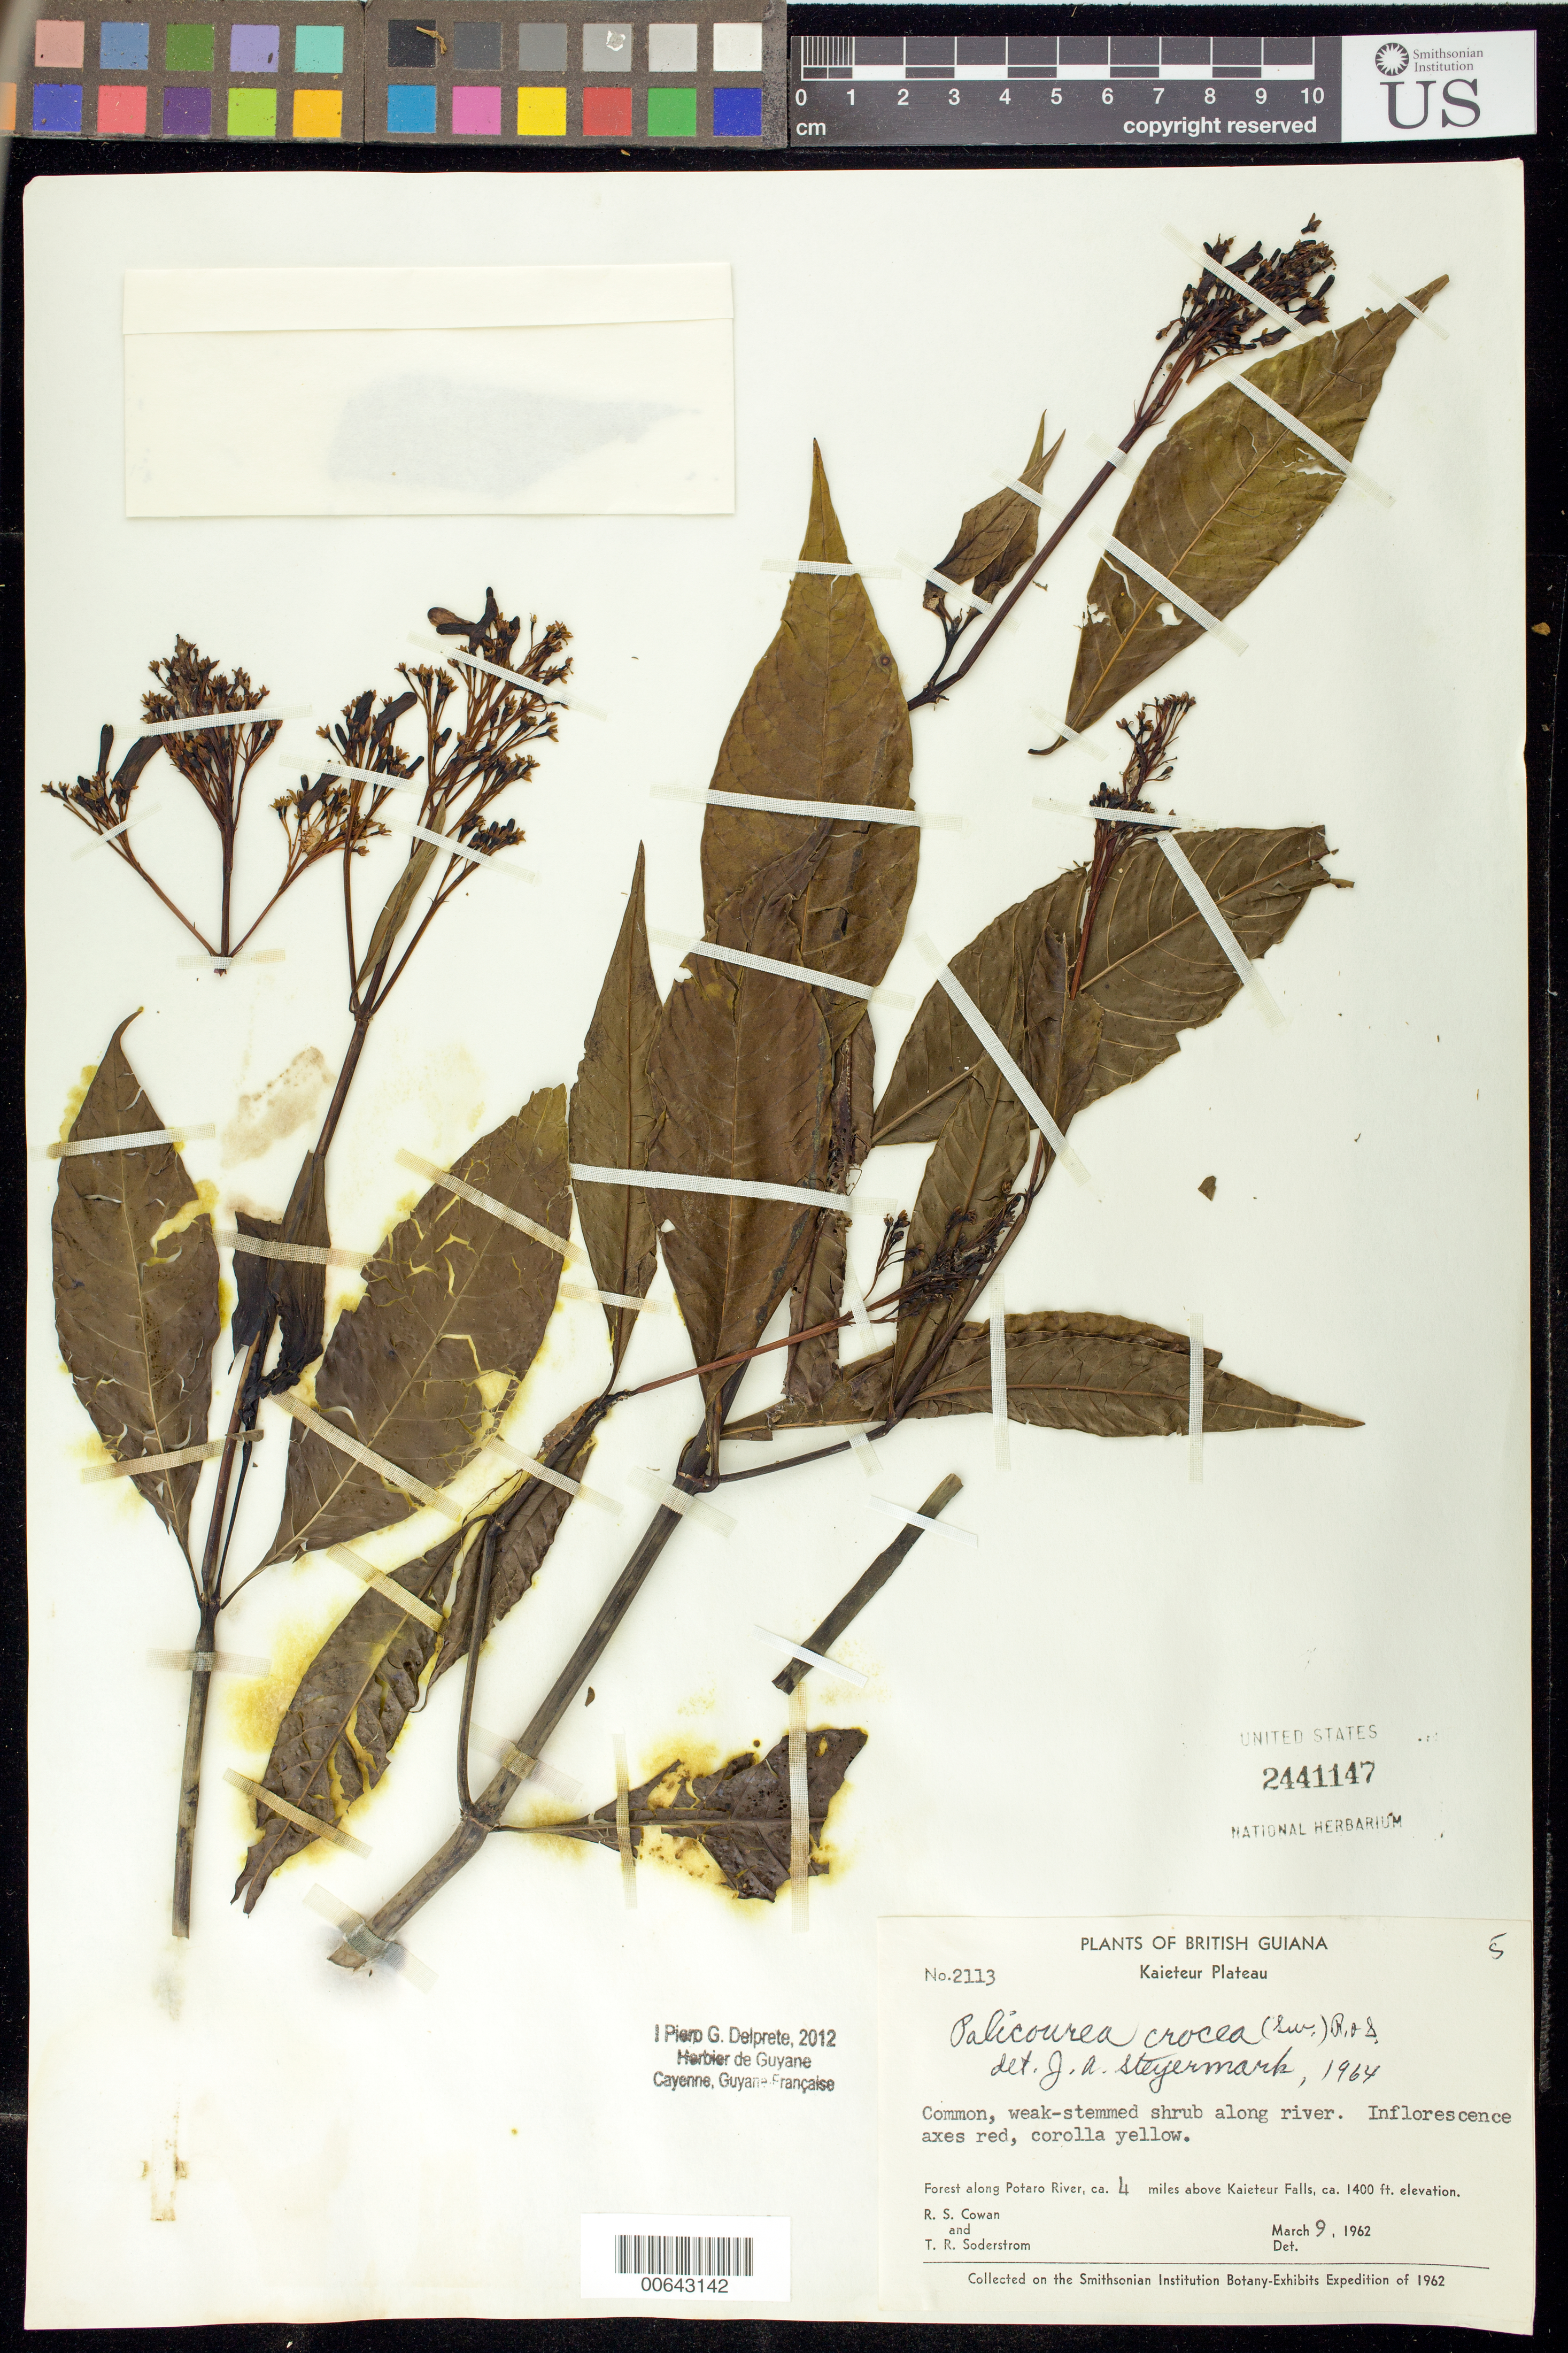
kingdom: Plantae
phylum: Tracheophyta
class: Magnoliopsida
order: Gentianales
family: Rubiaceae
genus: Palicourea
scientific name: Palicourea crocea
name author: (Sw.) Schult.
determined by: Delprete, P. G., Herb. de Guyane Cay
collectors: R. S. Cowan & T. R. Soderstrom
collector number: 2113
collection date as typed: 9-Mar-62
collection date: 1962-03-09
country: Guyana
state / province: Potaro-Siparuni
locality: Potaro River, ca. 4 mi. above Kaieteur Falls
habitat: Forest along river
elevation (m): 427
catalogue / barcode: US 2441147